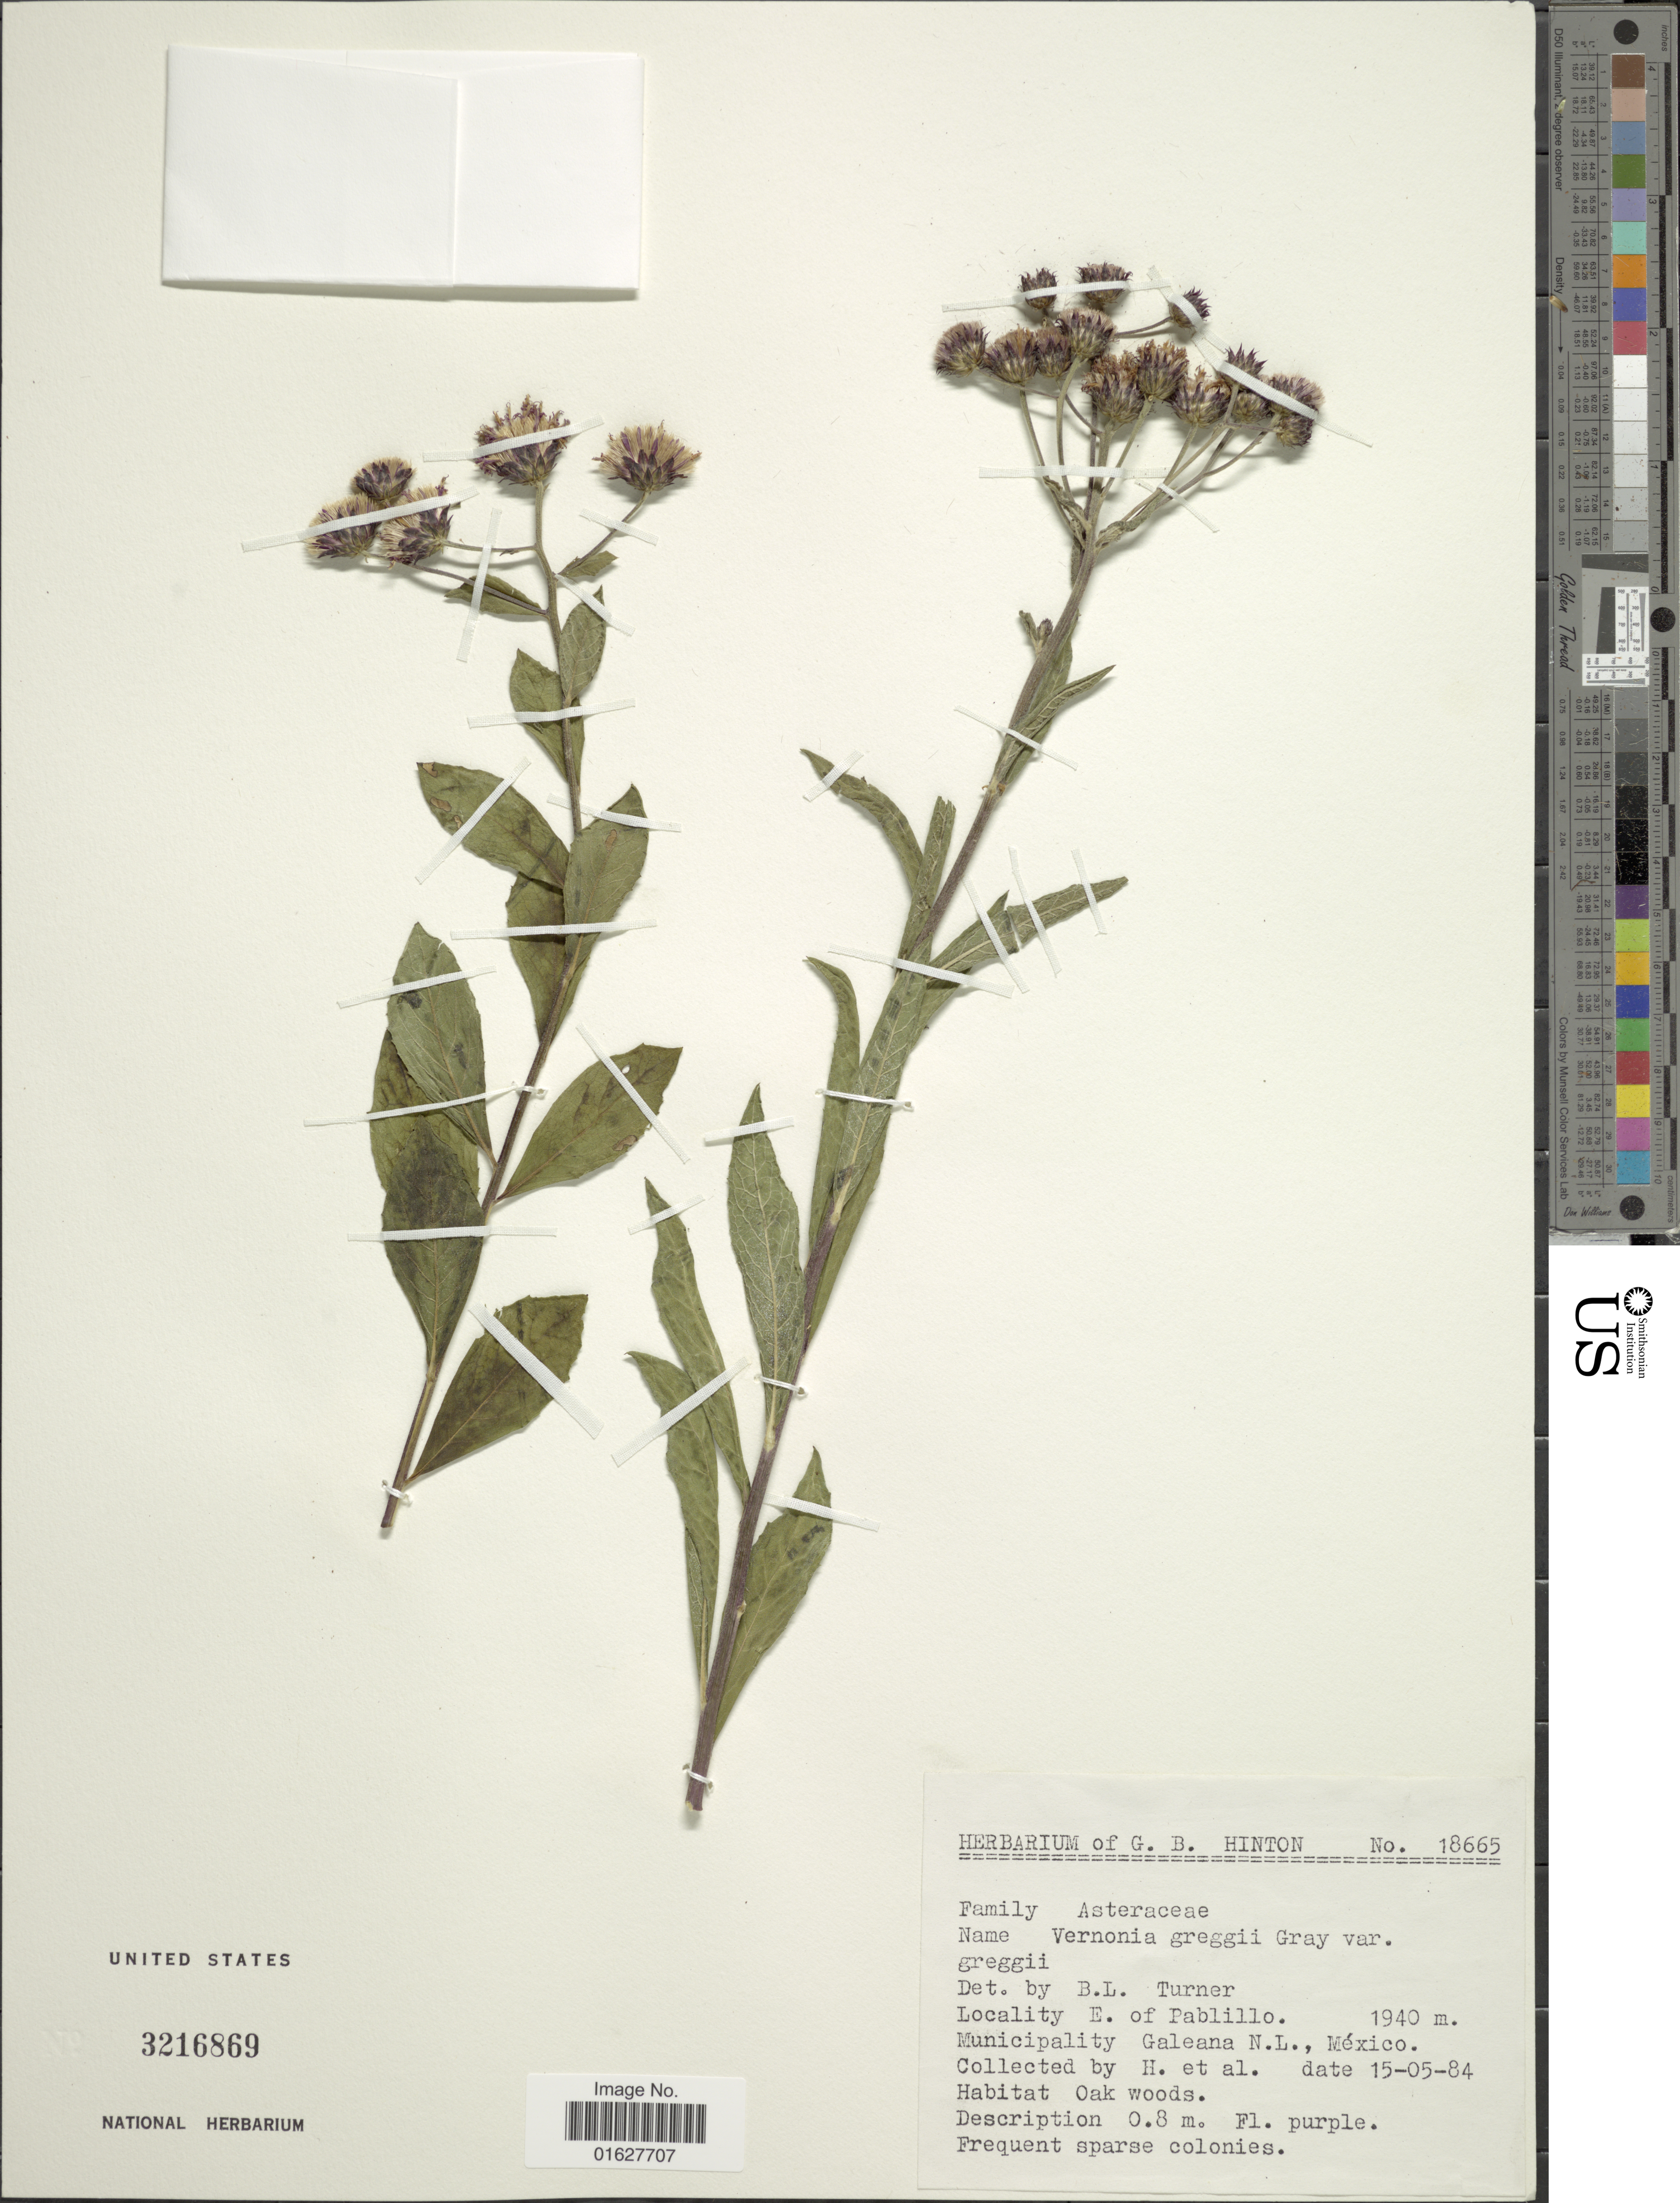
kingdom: Plantae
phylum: Tracheophyta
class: Magnoliopsida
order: Asterales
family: Asteraceae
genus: Vernonia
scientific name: Vernonia greggii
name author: A. Gray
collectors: G. B. Hinton & et al.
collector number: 18665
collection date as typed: Transcribed d/m/y: 15/5/84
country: Mexico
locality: E. of Pablillo. Municipality Galeana N. L., EMxico.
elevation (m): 1940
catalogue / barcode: US 3216869